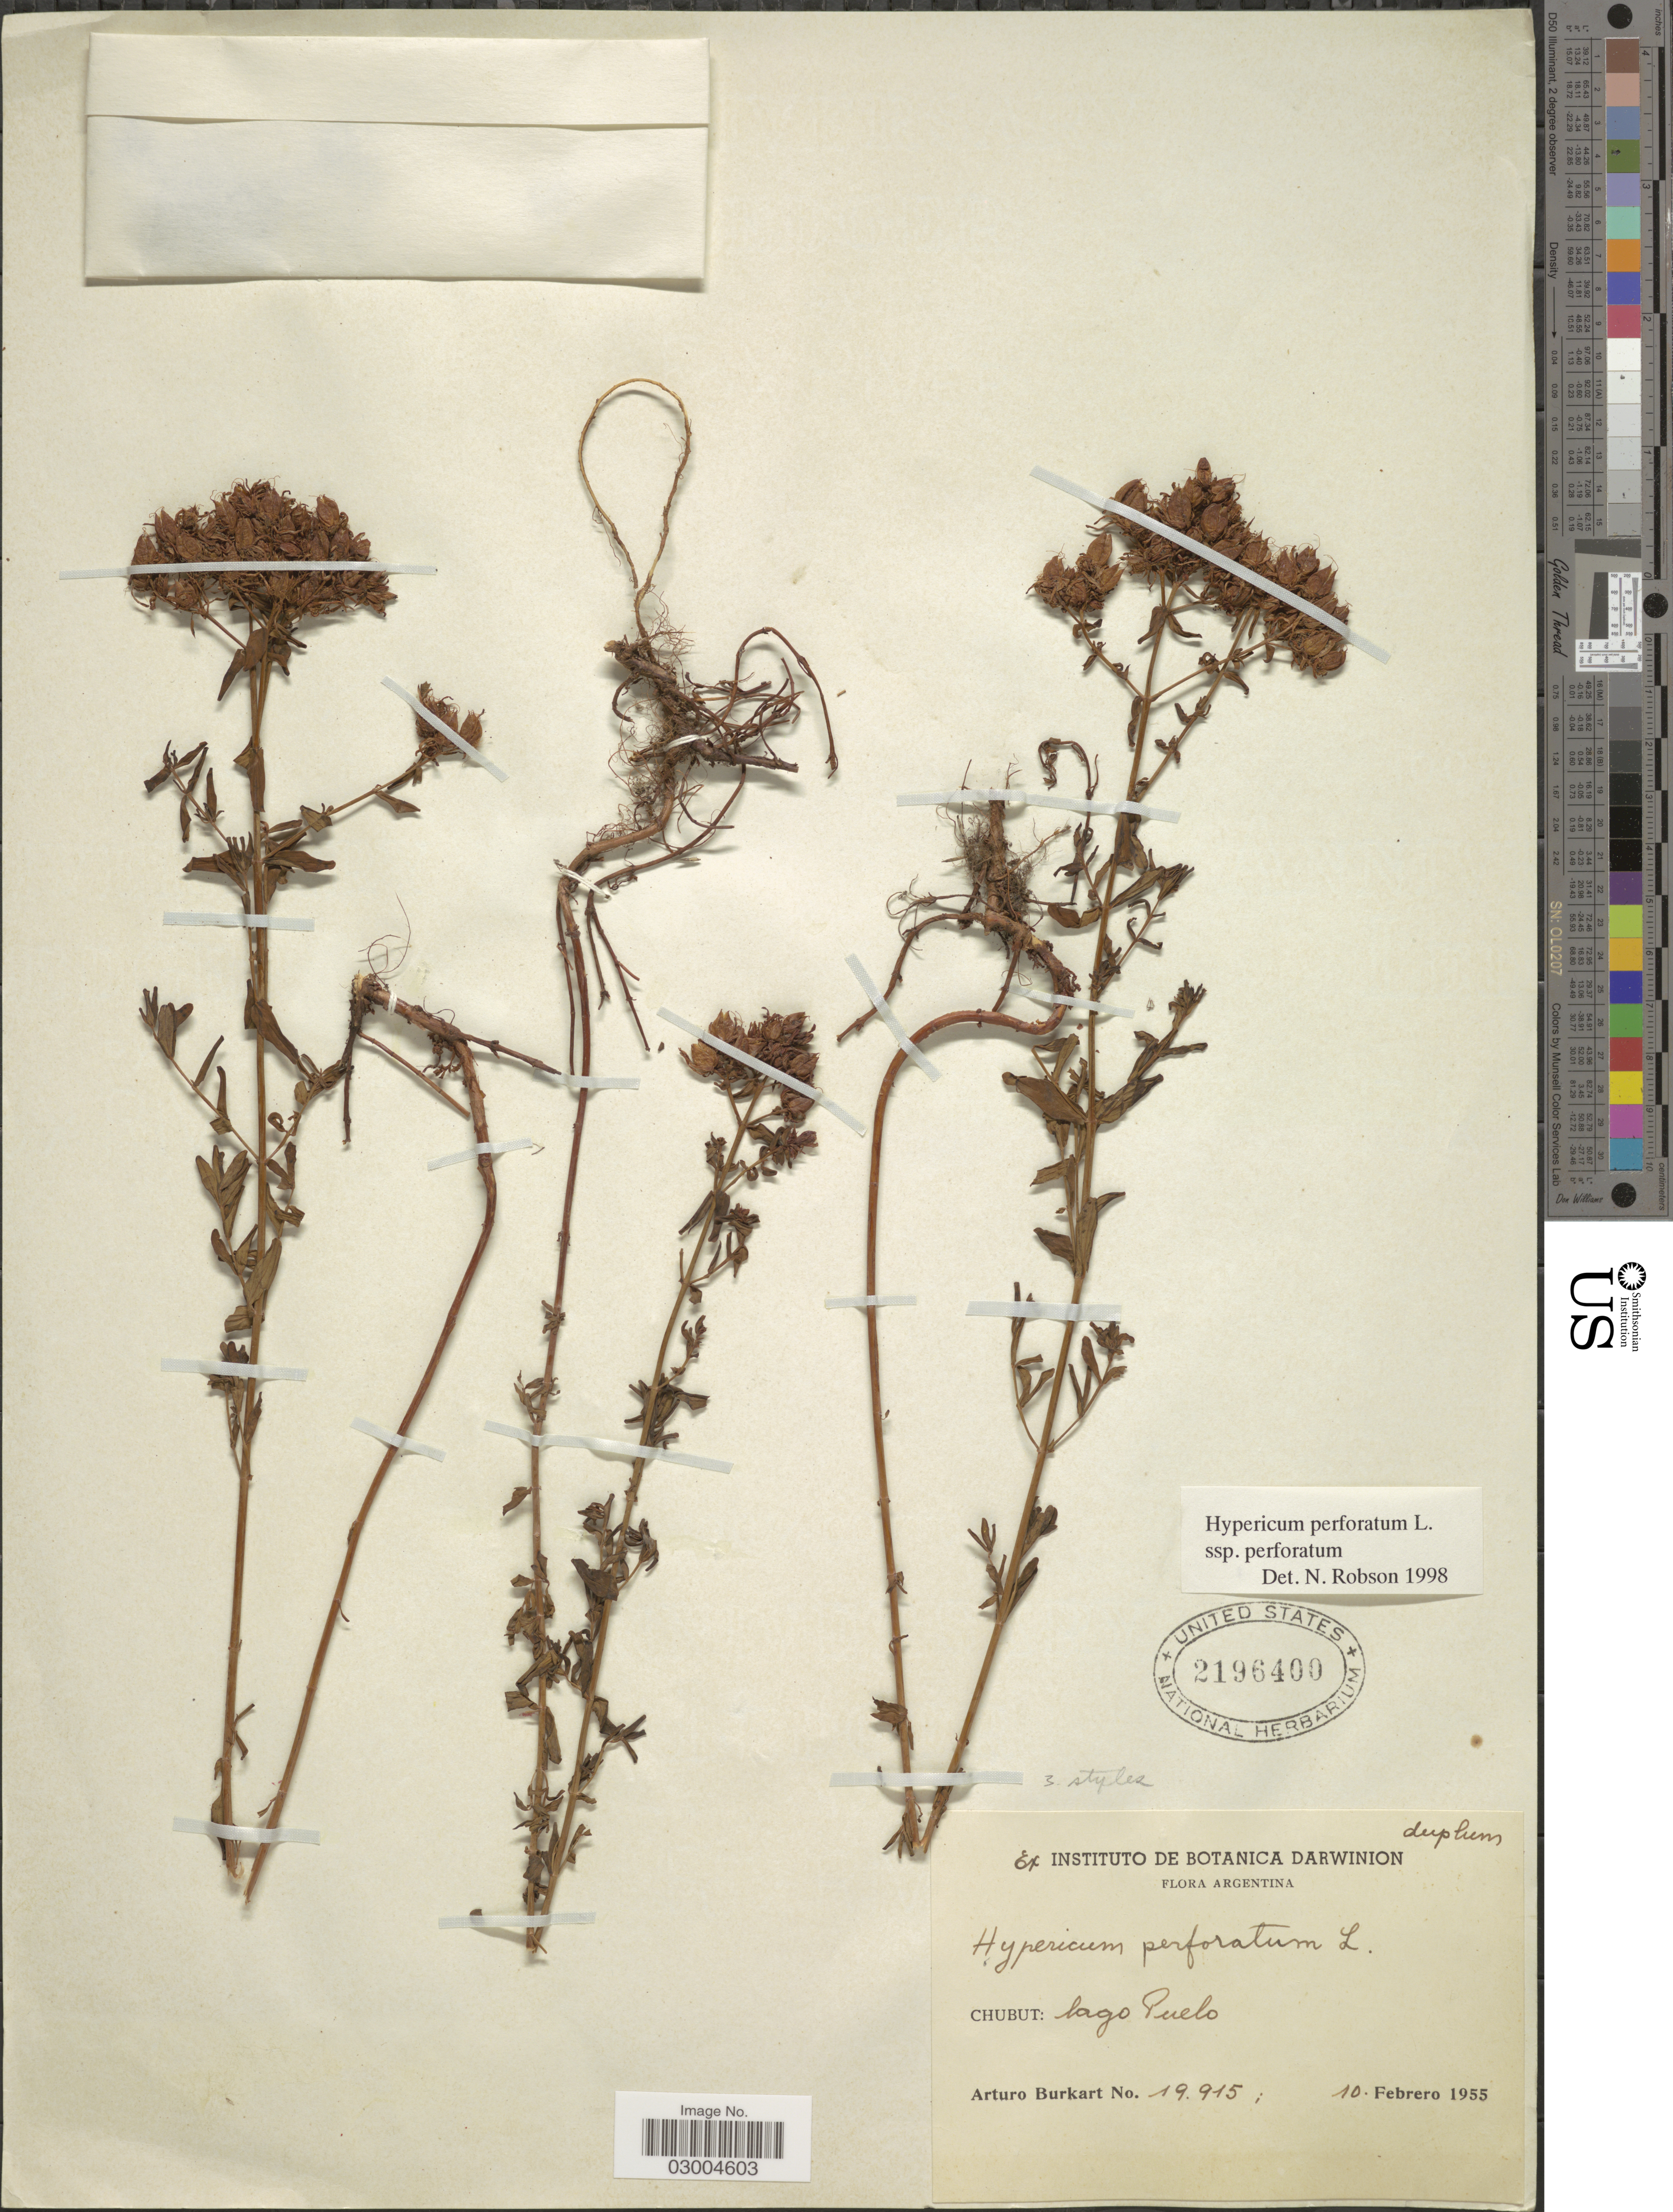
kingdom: Plantae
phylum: Tracheophyta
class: Magnoliopsida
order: Malpighiales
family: Hypericaceae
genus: Hypericum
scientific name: Hypericum perforatum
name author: L.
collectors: A. E. Burkart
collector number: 19915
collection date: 1955-02-10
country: Argentina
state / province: Chubut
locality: Lago Puelo.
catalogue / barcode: US 2196400